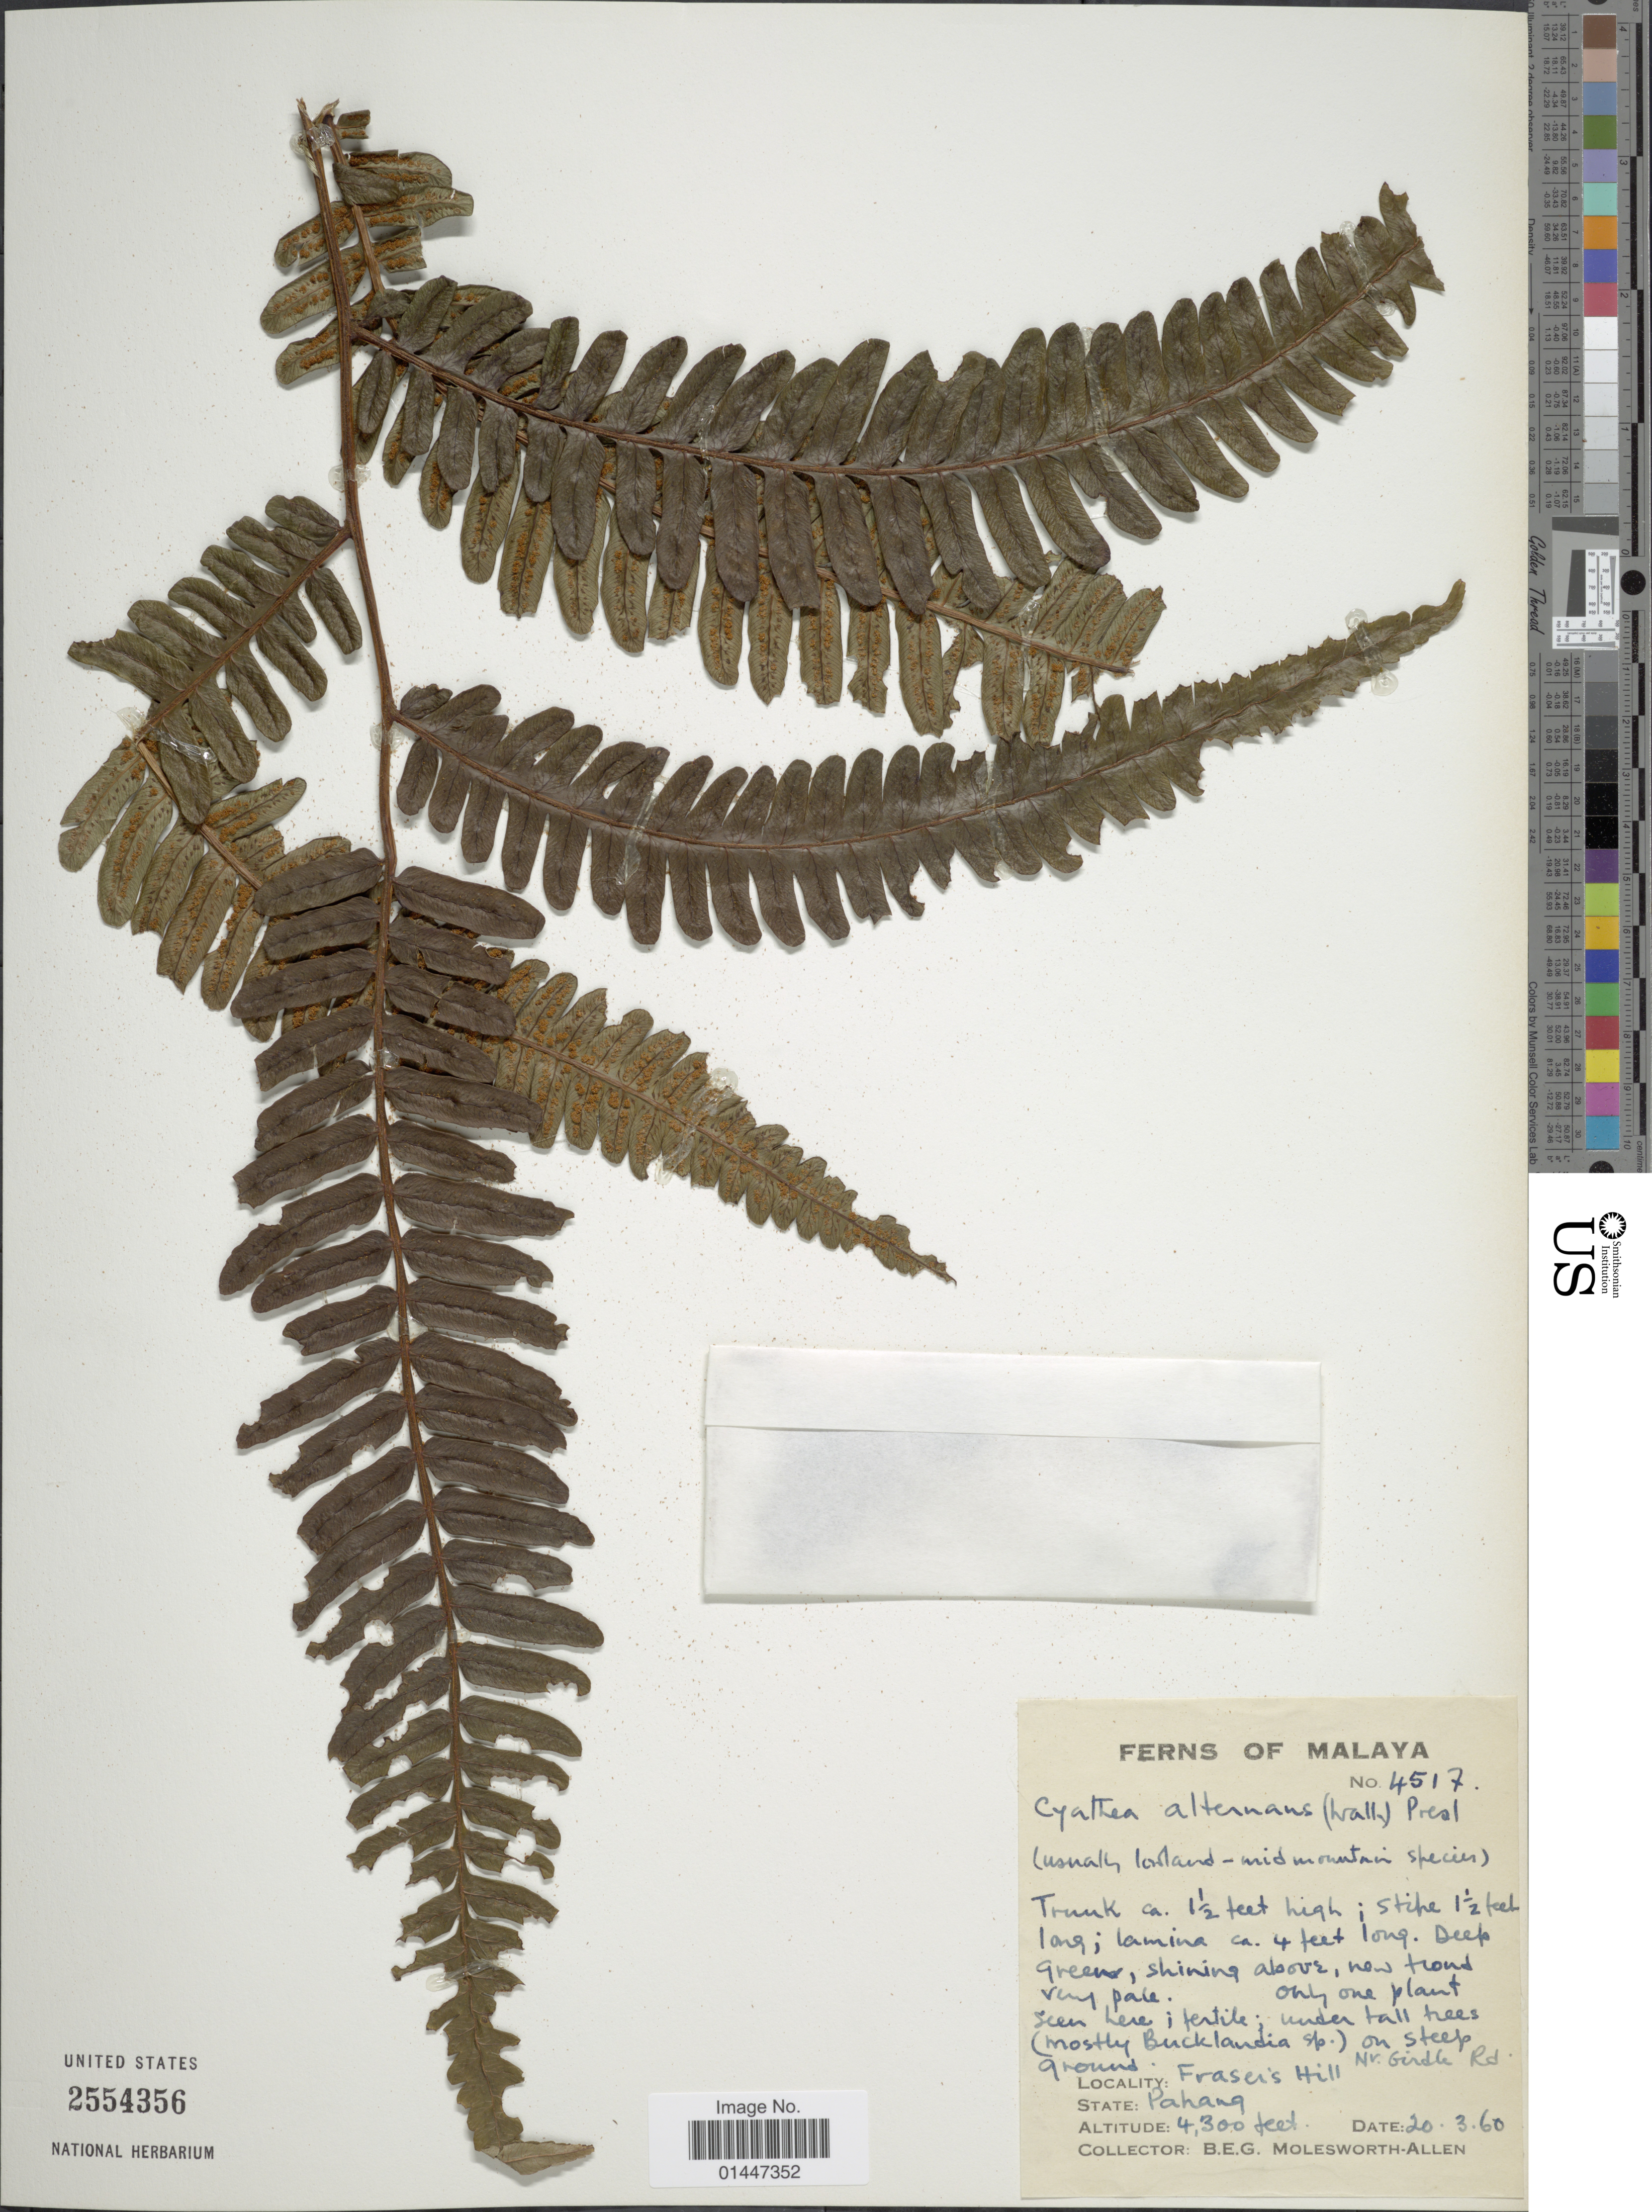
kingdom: Plantae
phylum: Tracheophyta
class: Polypodiopsida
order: Cyatheales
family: Cyatheaceae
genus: Sphaeropteris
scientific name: Sphaeropteris alternans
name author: (Wall. ex Hook.) R.M. Tryon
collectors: B. E. G. Molesworth-Allen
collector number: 4517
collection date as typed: Transcribed d/m/y: 20/3/60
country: Malaysia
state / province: Pahang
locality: Malaya. On steep ground. Locality: Frasers Hill.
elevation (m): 1311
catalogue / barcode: US 2554356